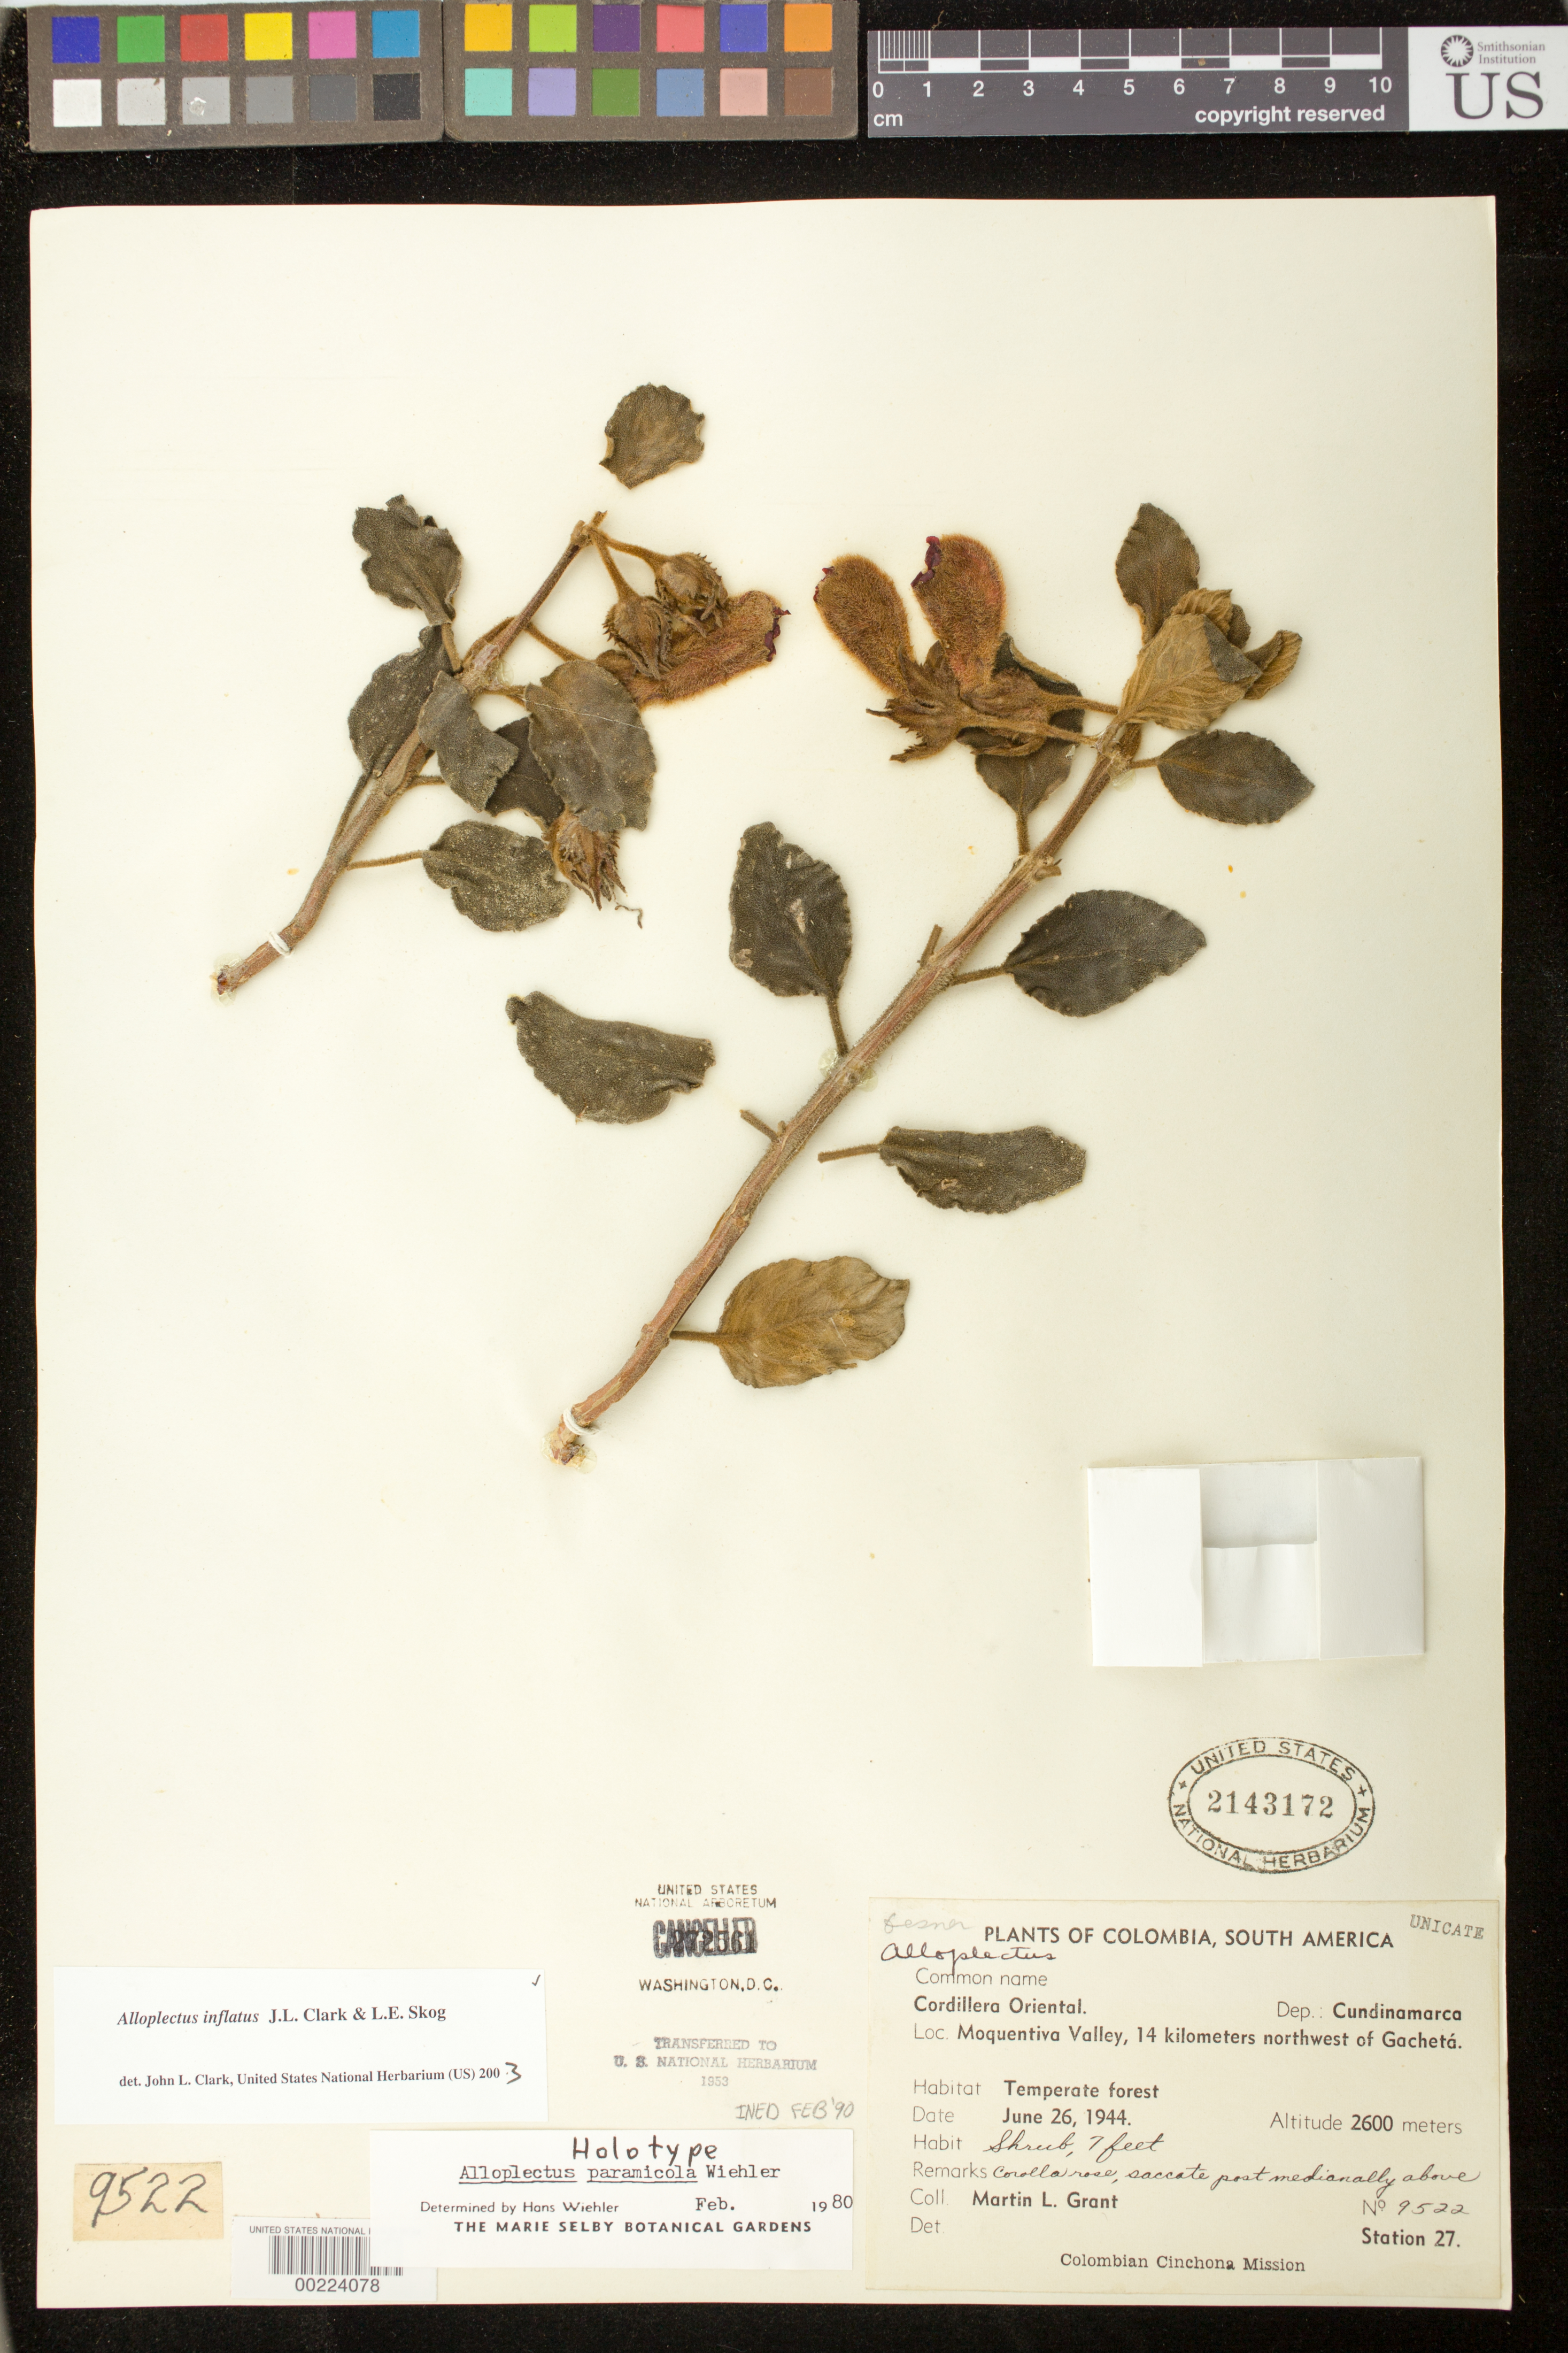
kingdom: Plantae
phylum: Tracheophyta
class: Magnoliopsida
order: Lamiales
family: Gesneriaceae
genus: Alloplectus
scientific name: Alloplectus inflatus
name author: J.L. Clark & L.E. Skog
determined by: Skog, Laurence E.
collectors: M. L. Grant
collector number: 9522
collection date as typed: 26 Jun 1944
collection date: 1944-06-26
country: Colombia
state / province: Cundinamarca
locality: Cordillera Oriental, Moquentiva valley, 14 km NW of Gachetá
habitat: Temperate forest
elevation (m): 2600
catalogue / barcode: US 2143172